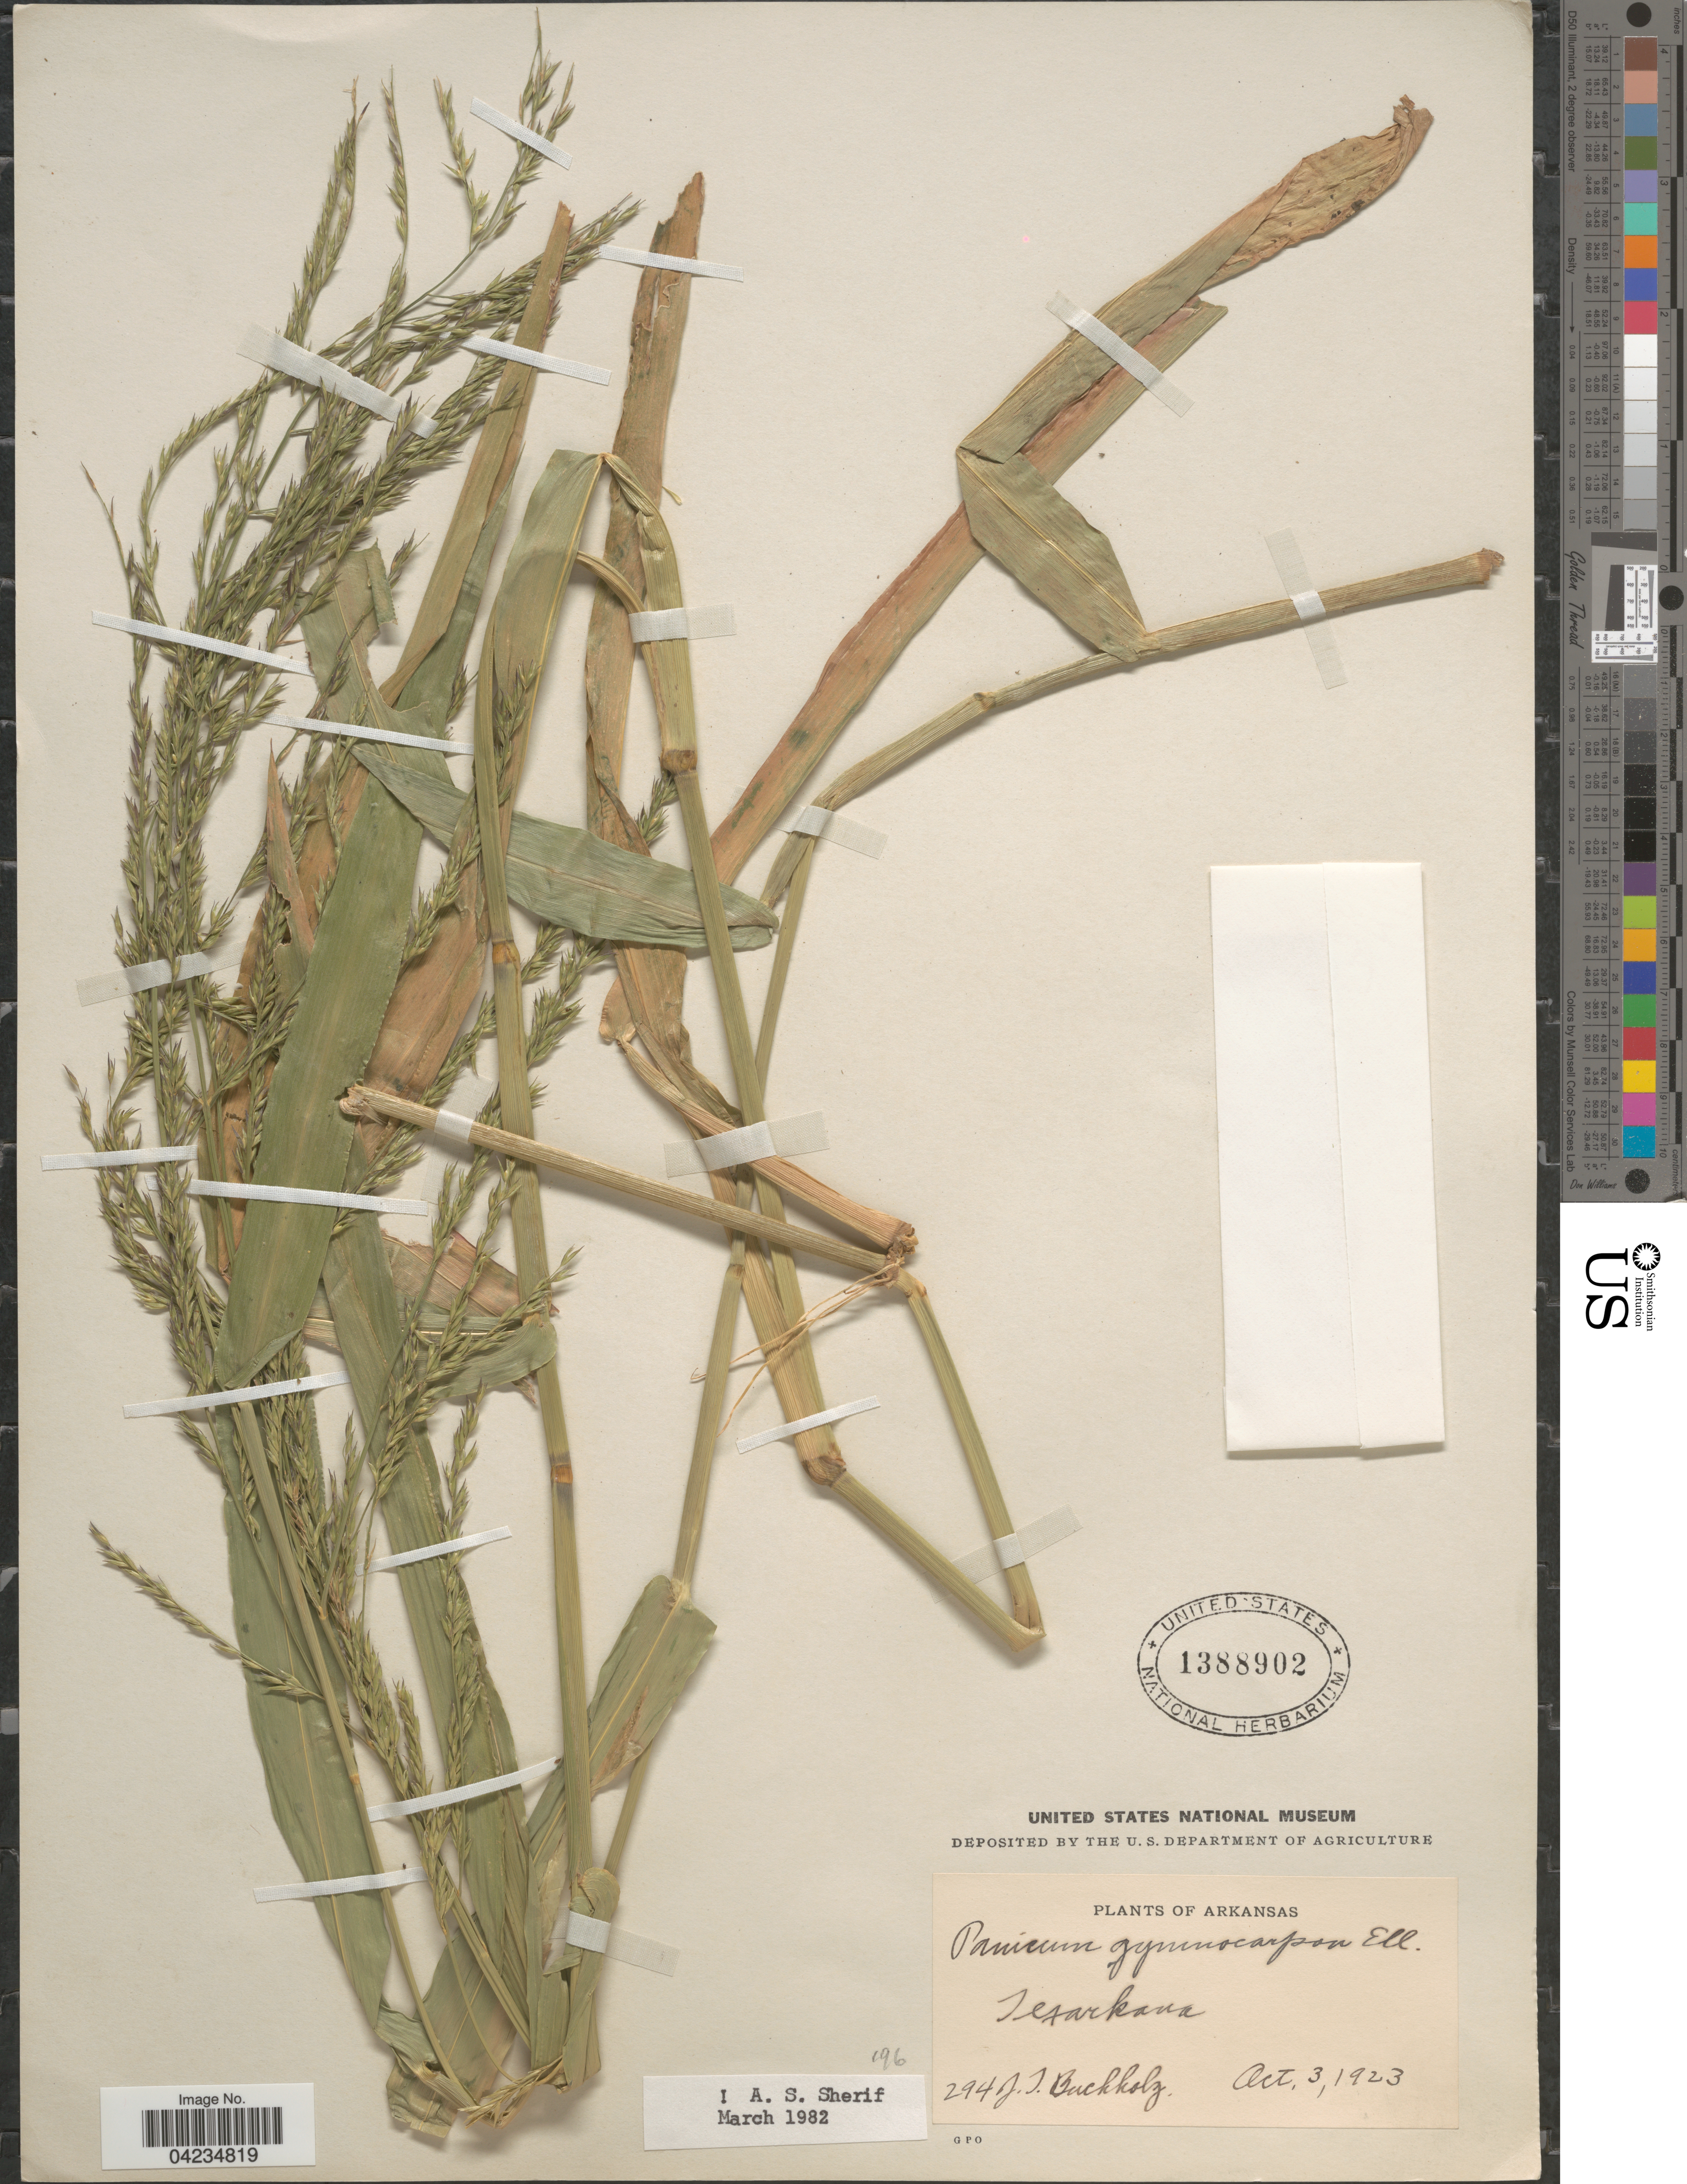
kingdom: Plantae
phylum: Tracheophyta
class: Liliopsida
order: Poales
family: Poaceae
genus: Phanopyrum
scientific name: Phanopyrum gymnocarpon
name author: (Elliott) Nash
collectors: J. T. Buchholz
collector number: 294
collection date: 1923-10-03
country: United States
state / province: Arkansas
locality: Texarkana.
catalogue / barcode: US 1388902